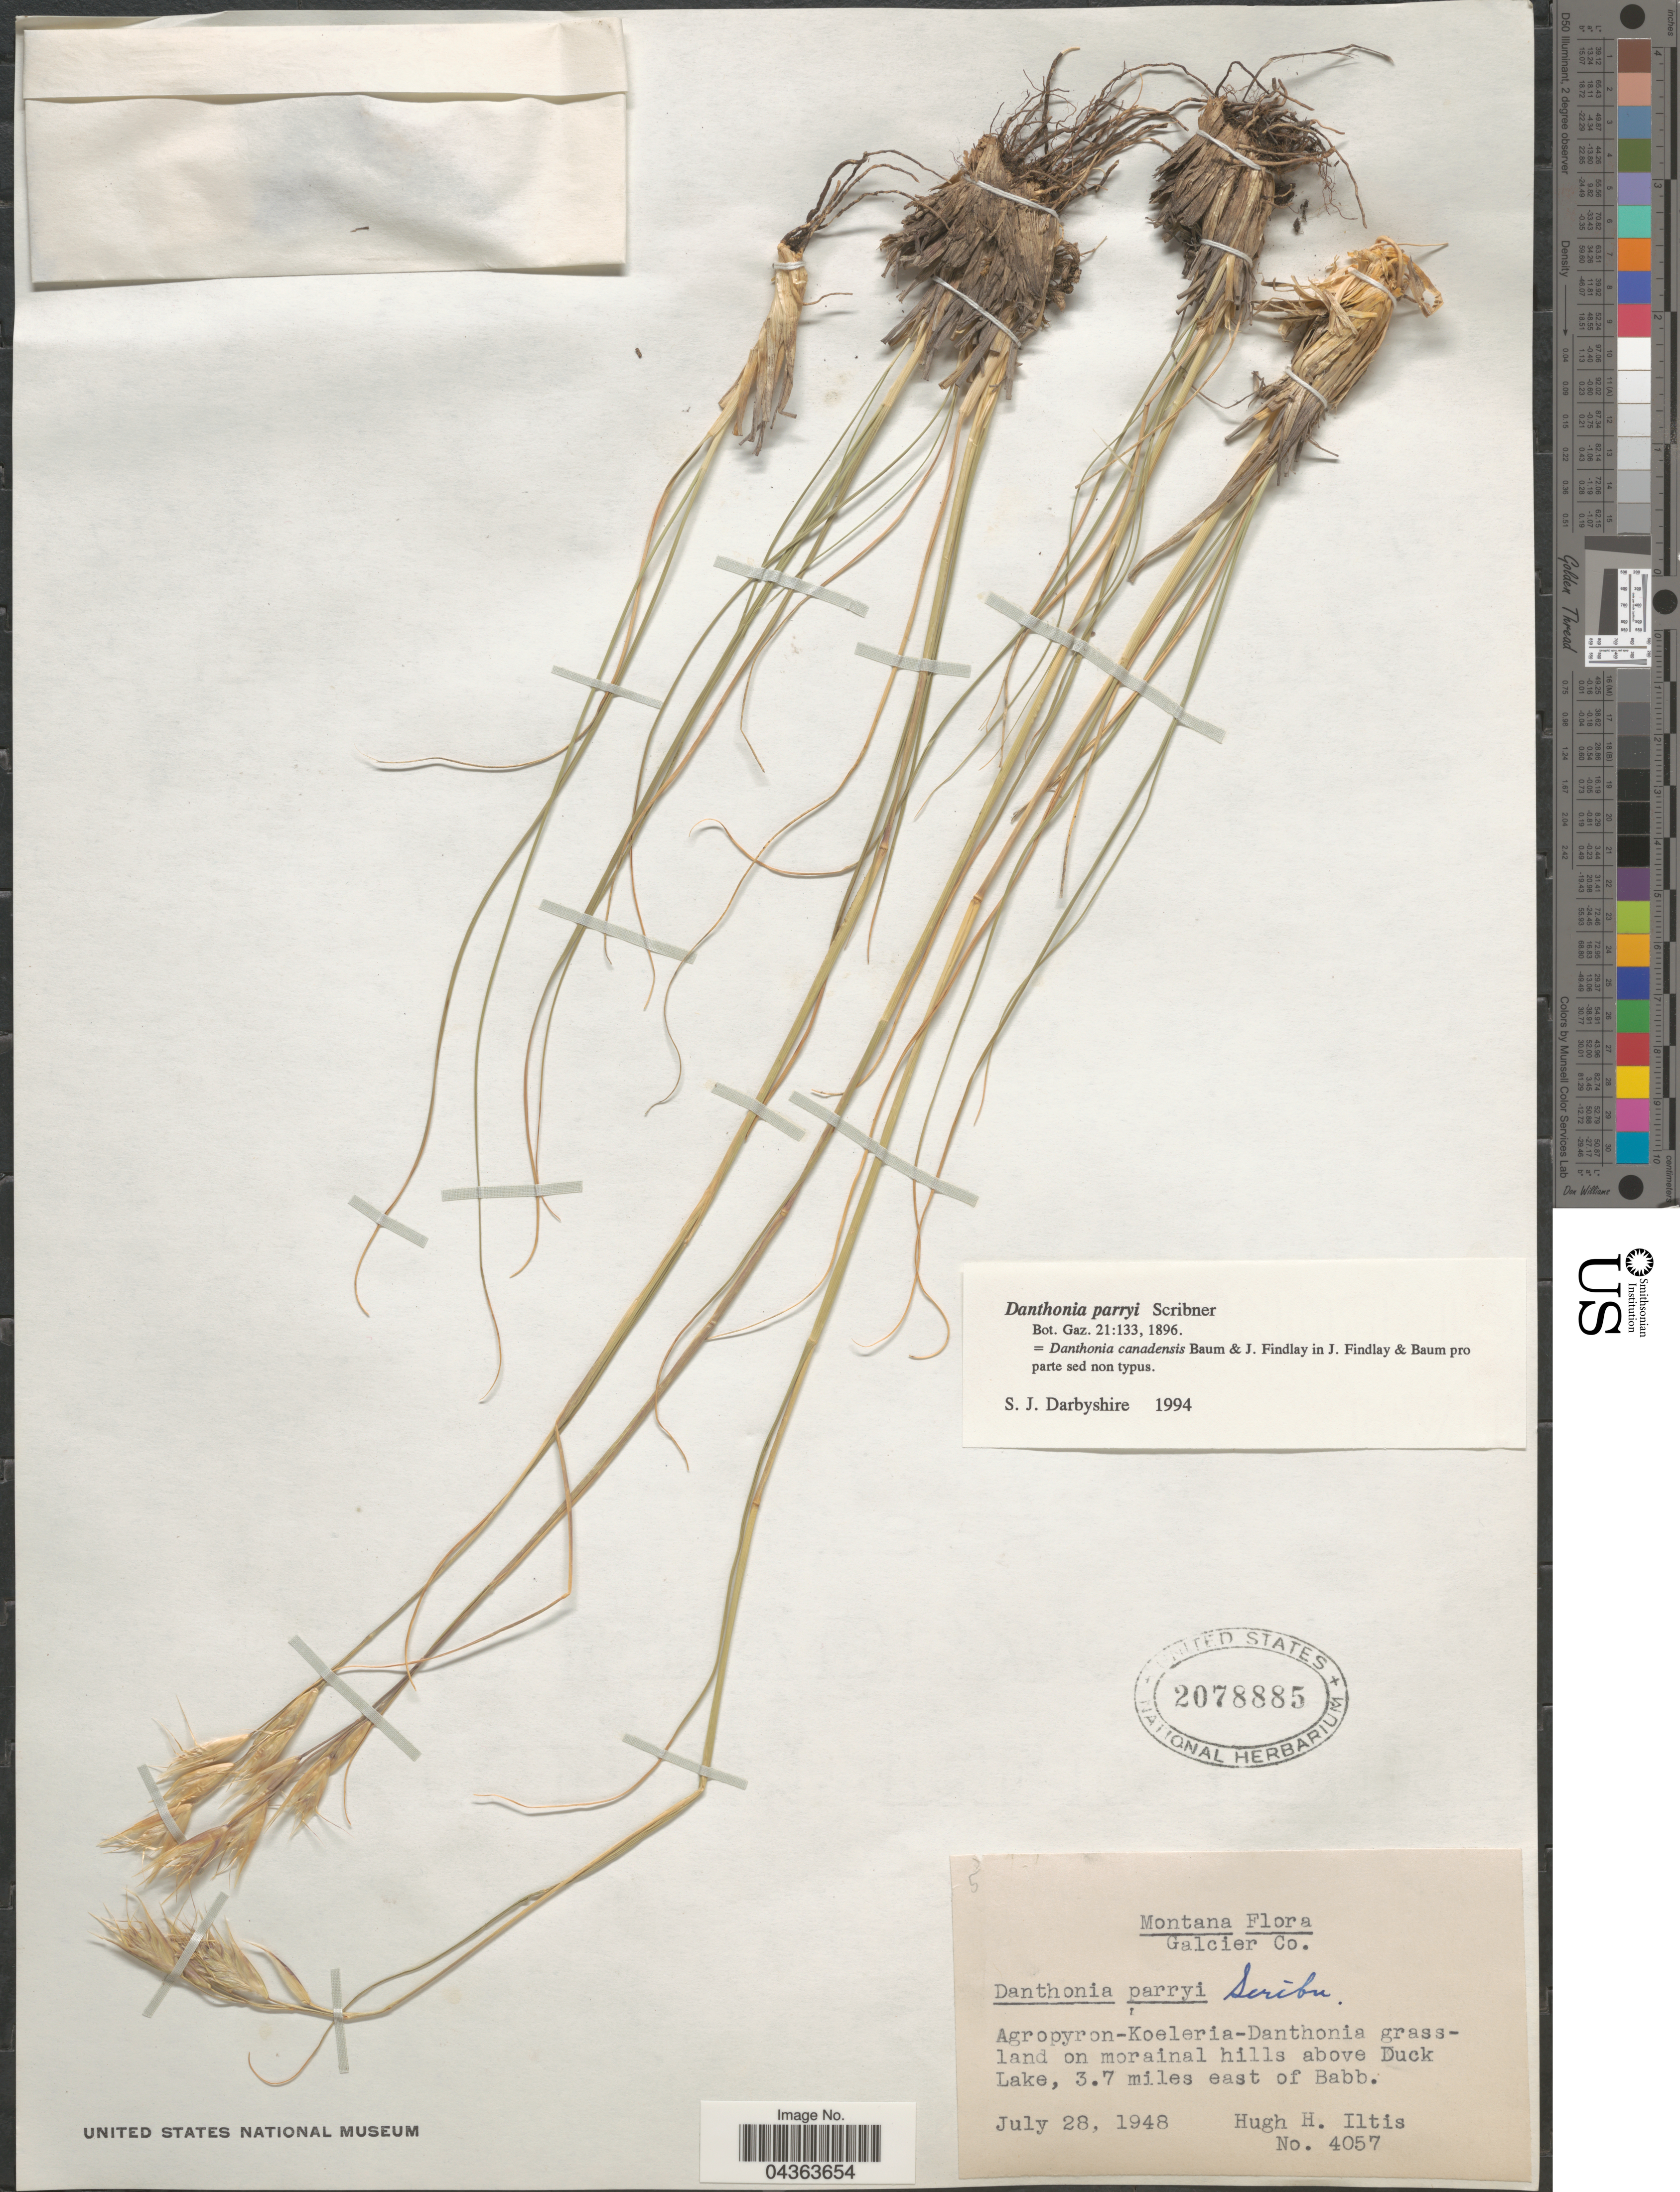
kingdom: Plantae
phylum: Tracheophyta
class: Liliopsida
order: Poales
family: Poaceae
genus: Danthonia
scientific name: Danthonia parryi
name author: Scribn.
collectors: H. H. Iltis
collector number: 4057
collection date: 1948-07-28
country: United States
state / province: Montana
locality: Galcier Co. Grassland on morainal hills above Duck Lake, 3.7 miles east of Babb.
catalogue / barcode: US 2078885